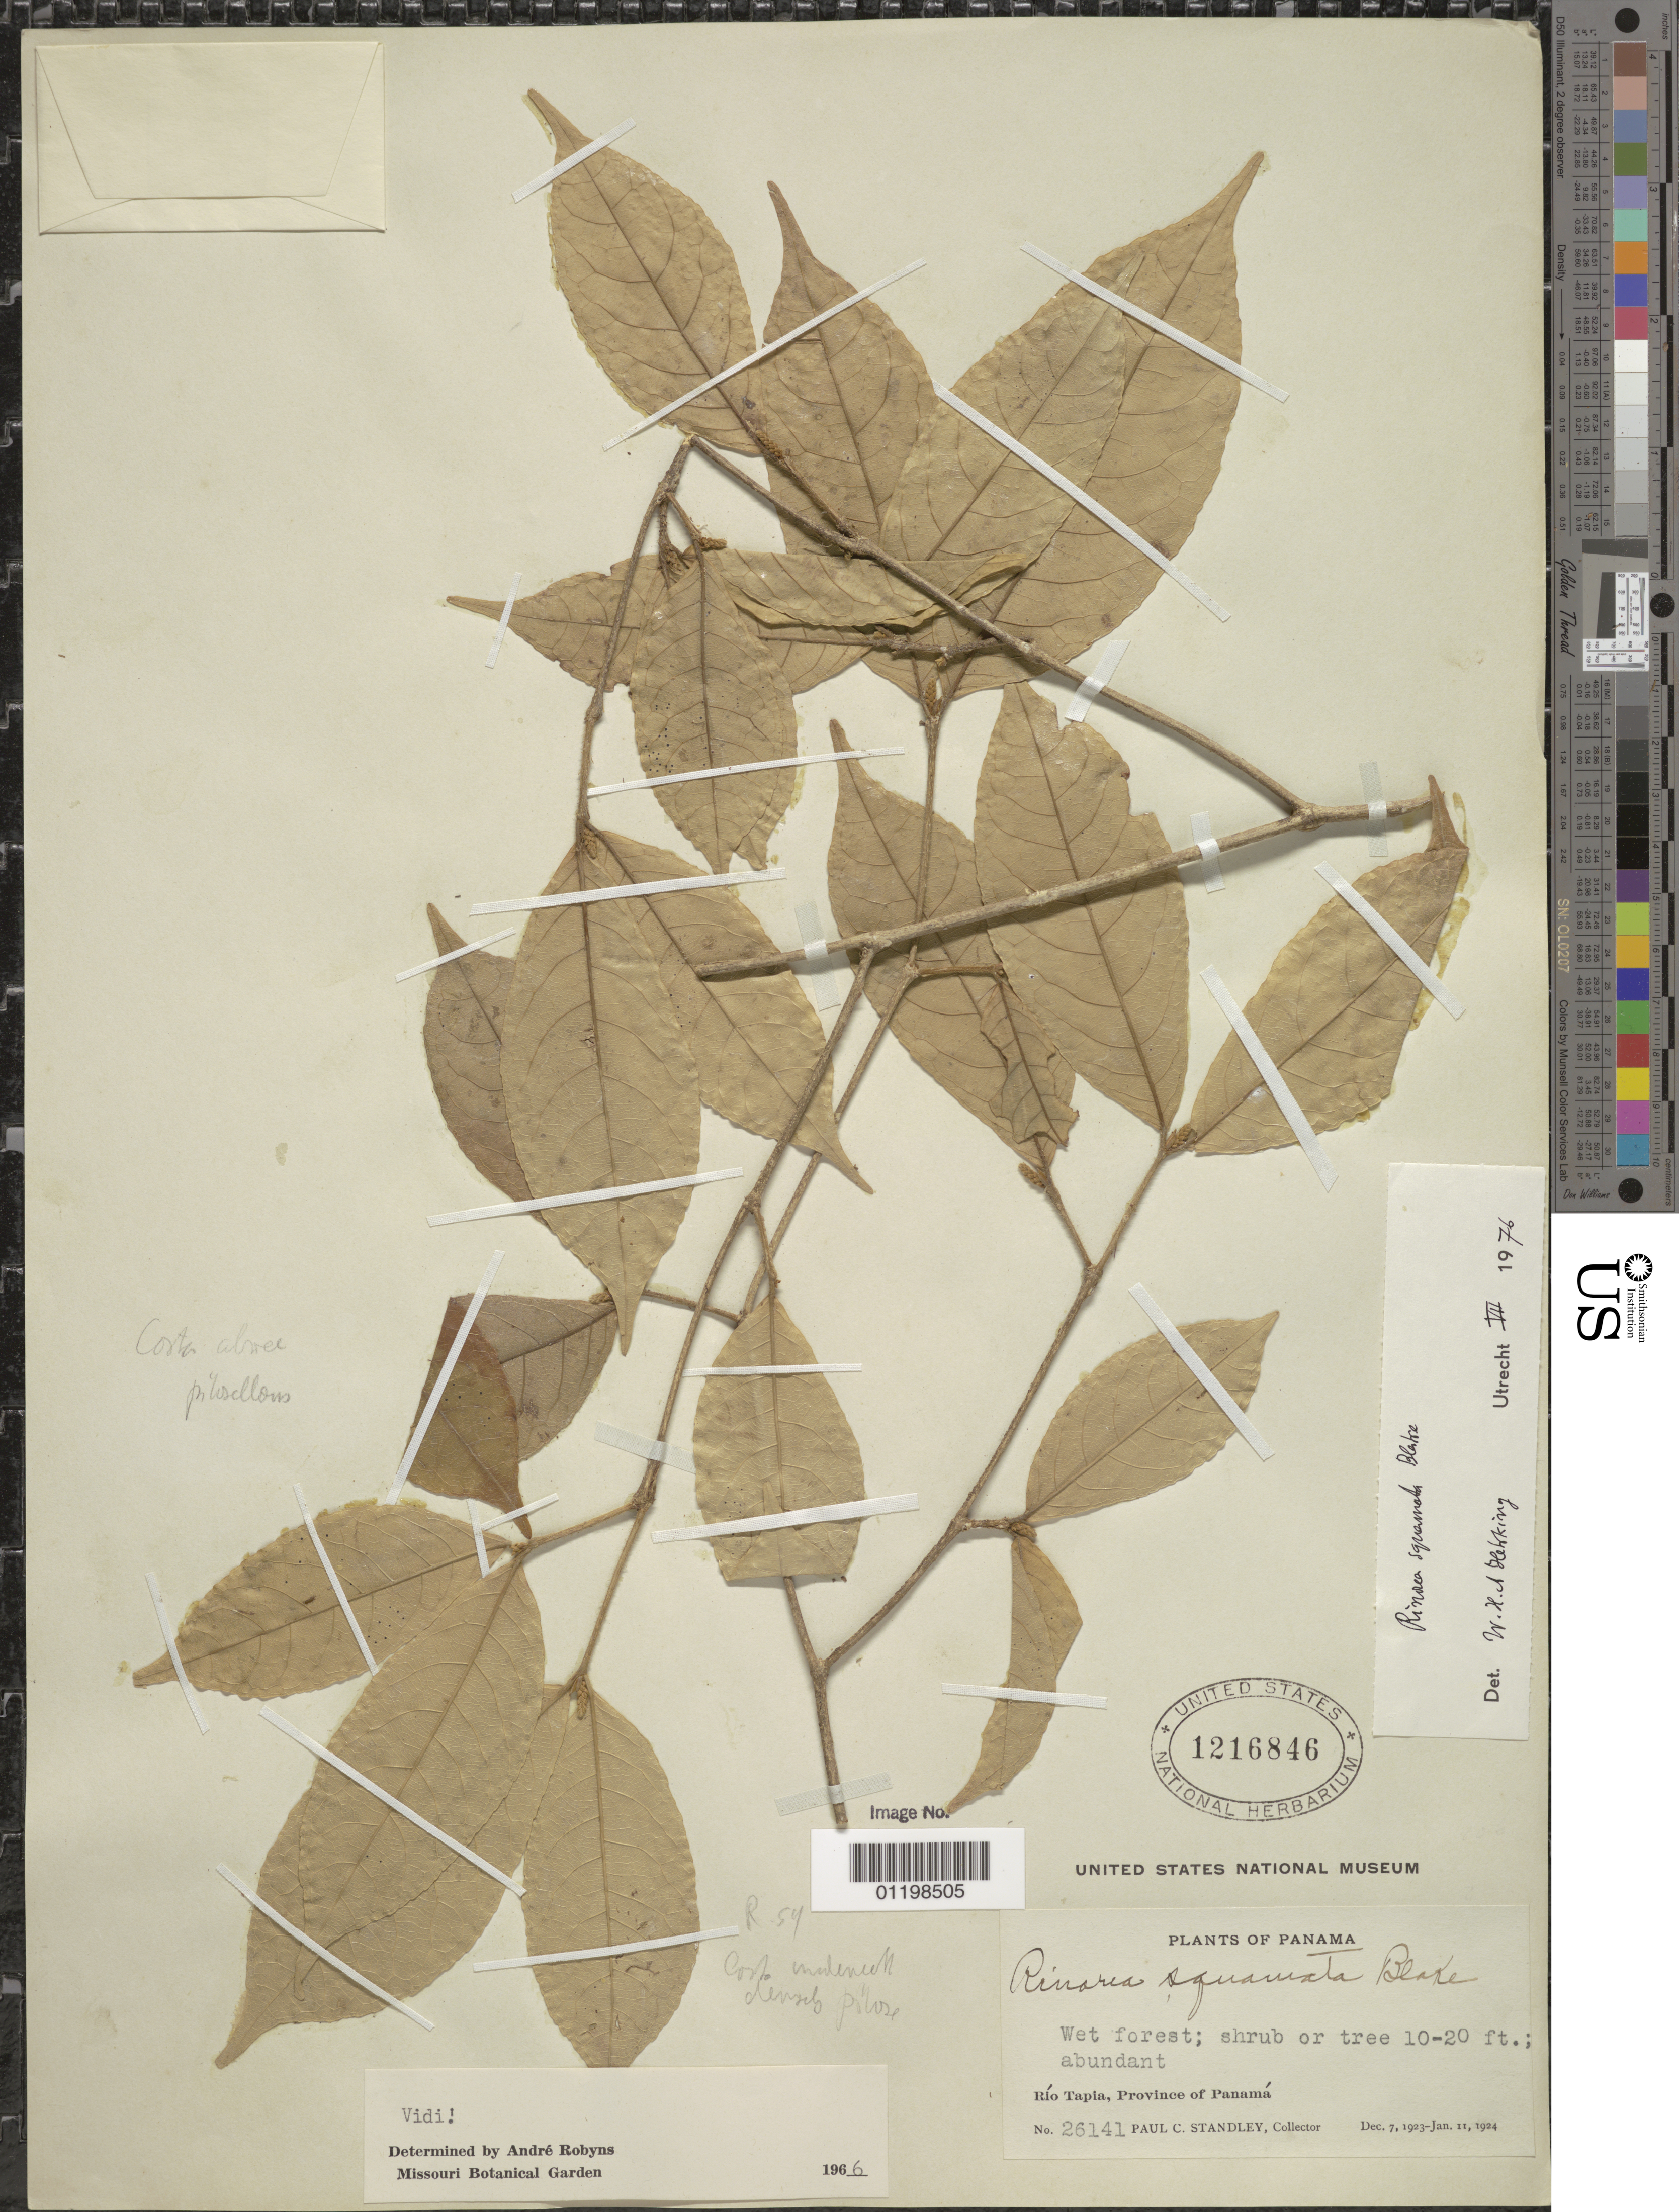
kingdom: Plantae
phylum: Tracheophyta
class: Magnoliopsida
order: Malpighiales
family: Violaceae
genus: Rinorea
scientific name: Rinorea squamata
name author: S.F. Blake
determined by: Hekking, W. H. A.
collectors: P. C. Standley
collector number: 26141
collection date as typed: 07 Dec 1923 to 11 Jan 1924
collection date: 1923-12-07/1924-01-11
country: Panama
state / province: Panamá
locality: Rio Tapia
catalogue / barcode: US 1216846